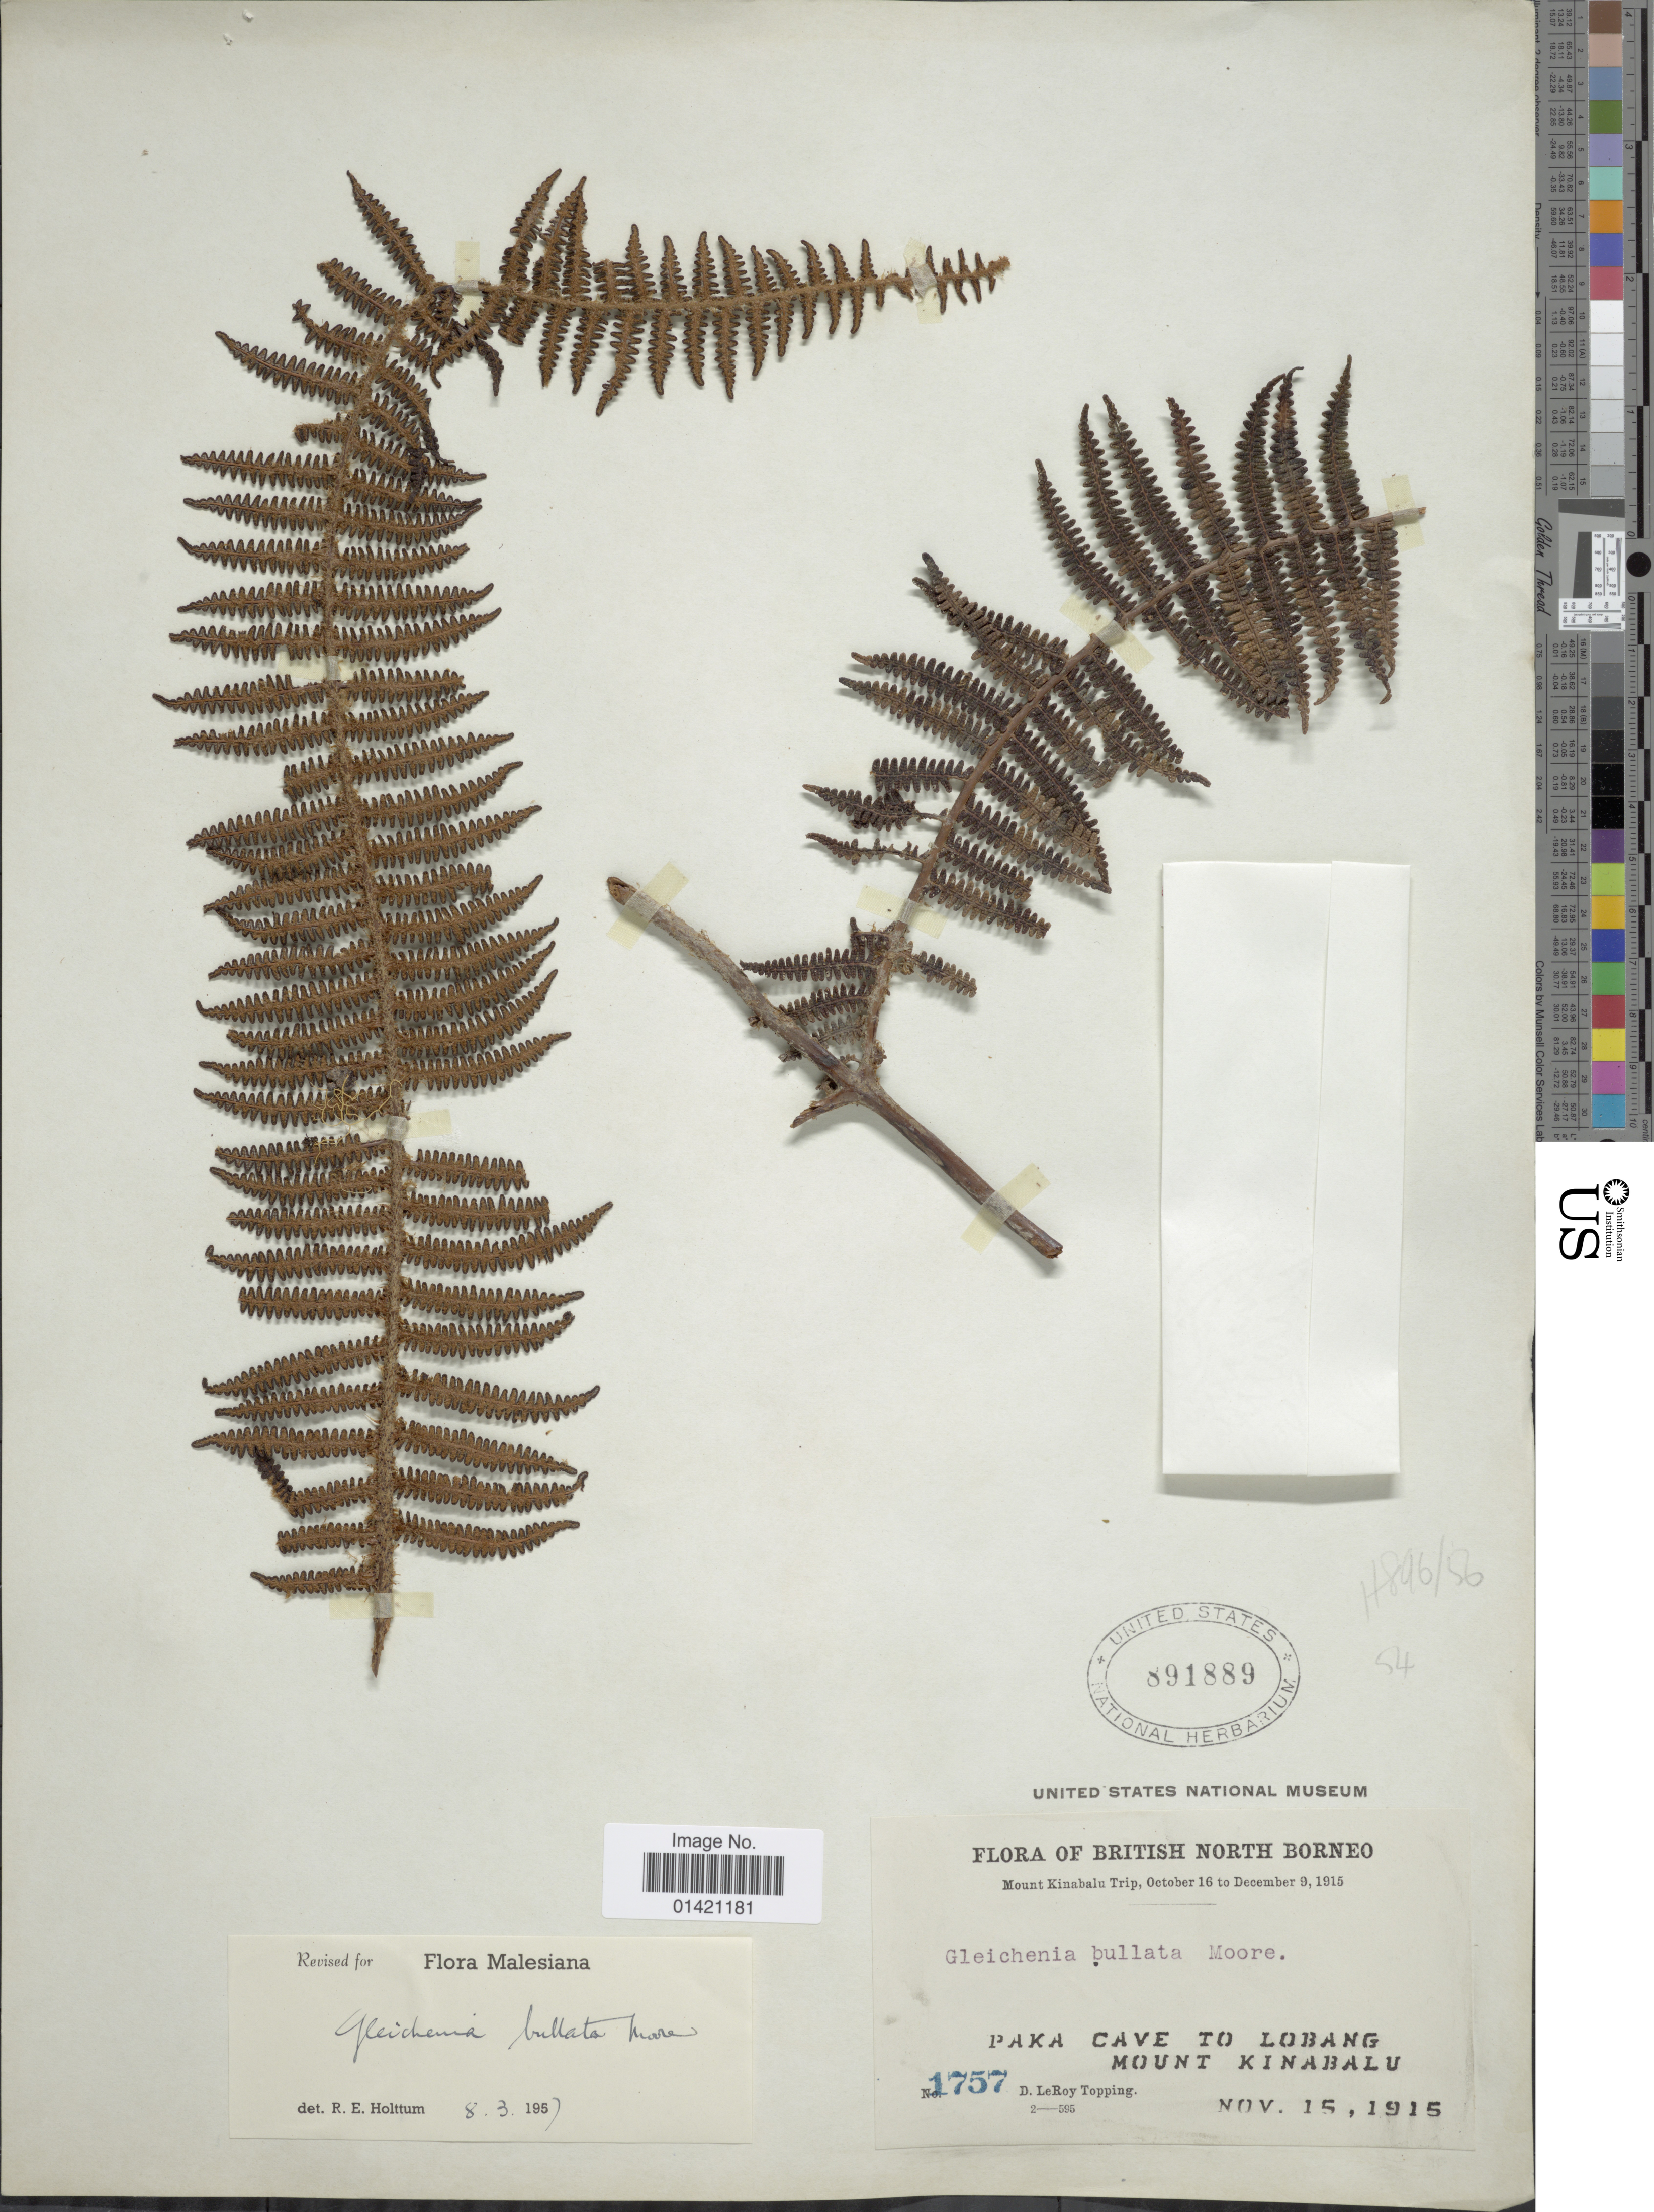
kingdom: Plantae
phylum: Tracheophyta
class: Polypodiopsida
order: Gleicheniales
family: Gleicheniaceae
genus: Diplopterygium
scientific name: Diplopterygium bullatum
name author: (T. Moore) Parris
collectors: D. L. Topping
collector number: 1757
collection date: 1915-11-15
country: Malaysia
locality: Paka Cave to Lobang. Mount Kinabalu. British North Borneo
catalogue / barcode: US 891889